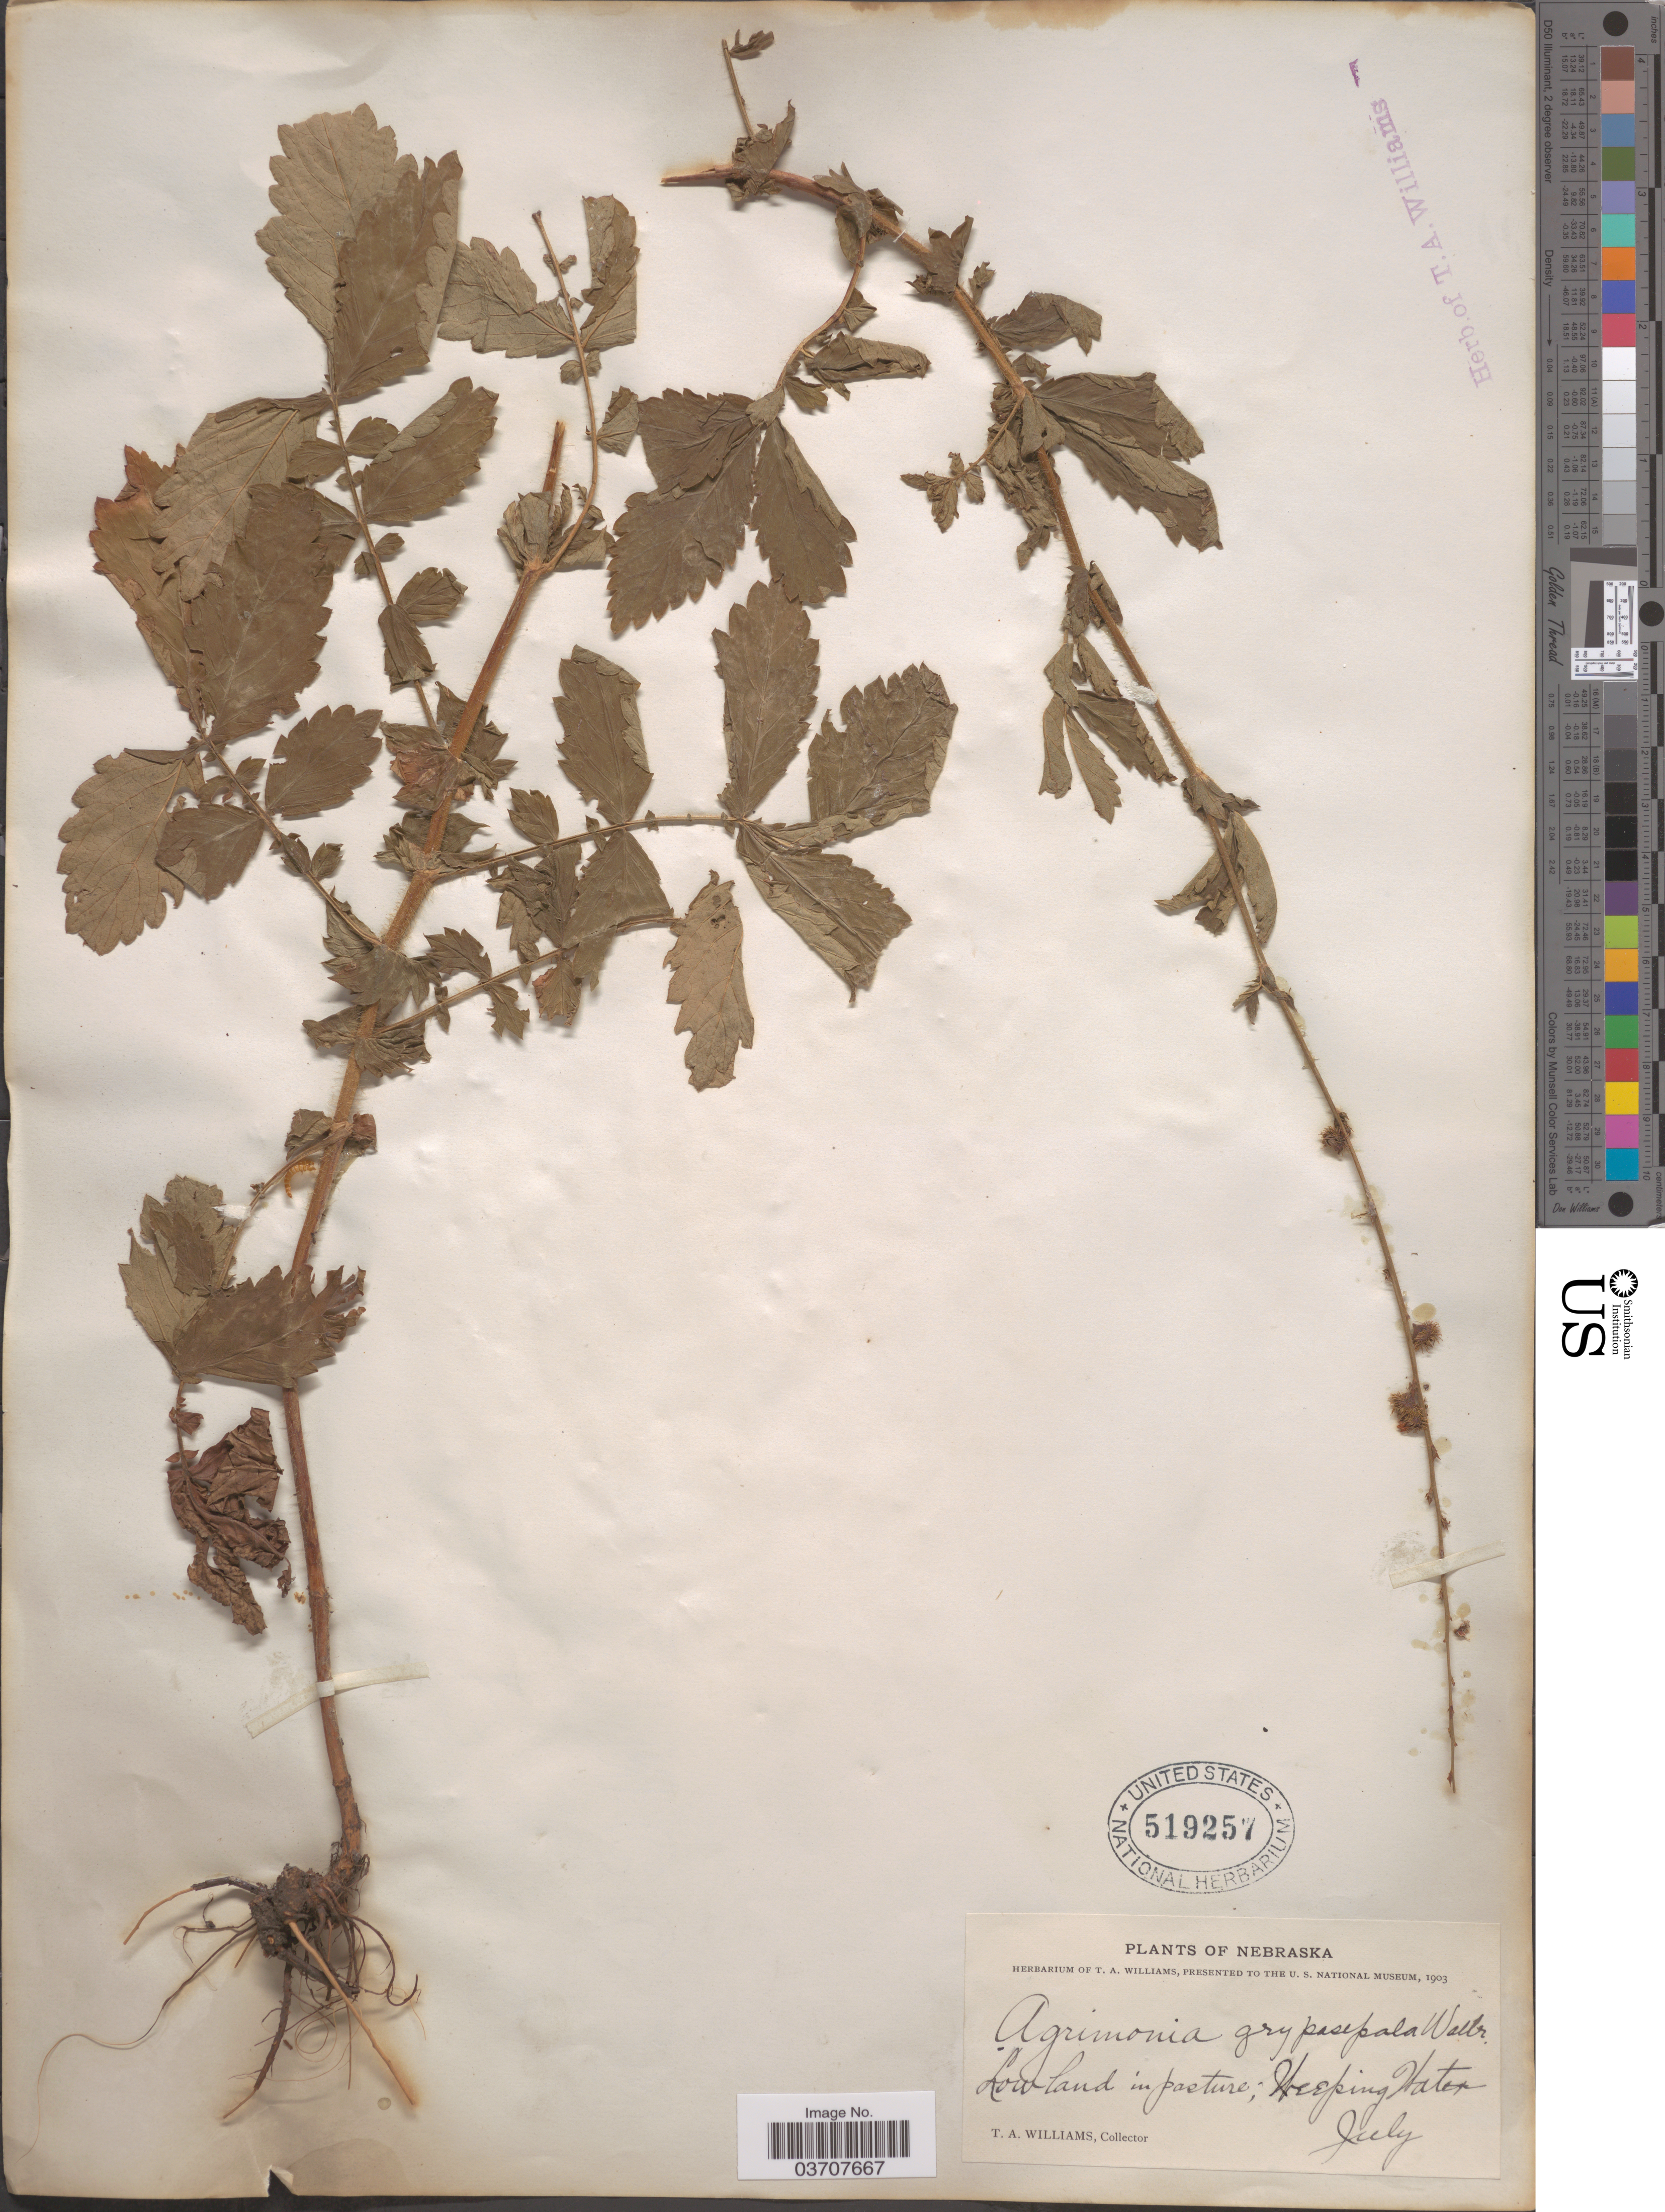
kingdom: Plantae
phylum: Tracheophyta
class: Magnoliopsida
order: Rosales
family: Rosaceae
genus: Agrimonia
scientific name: Agrimonia gryposepala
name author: Wallr.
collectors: T. Williams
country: United States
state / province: Nebraska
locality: Lowland in pasture; Weeping Water.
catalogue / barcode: US 519257